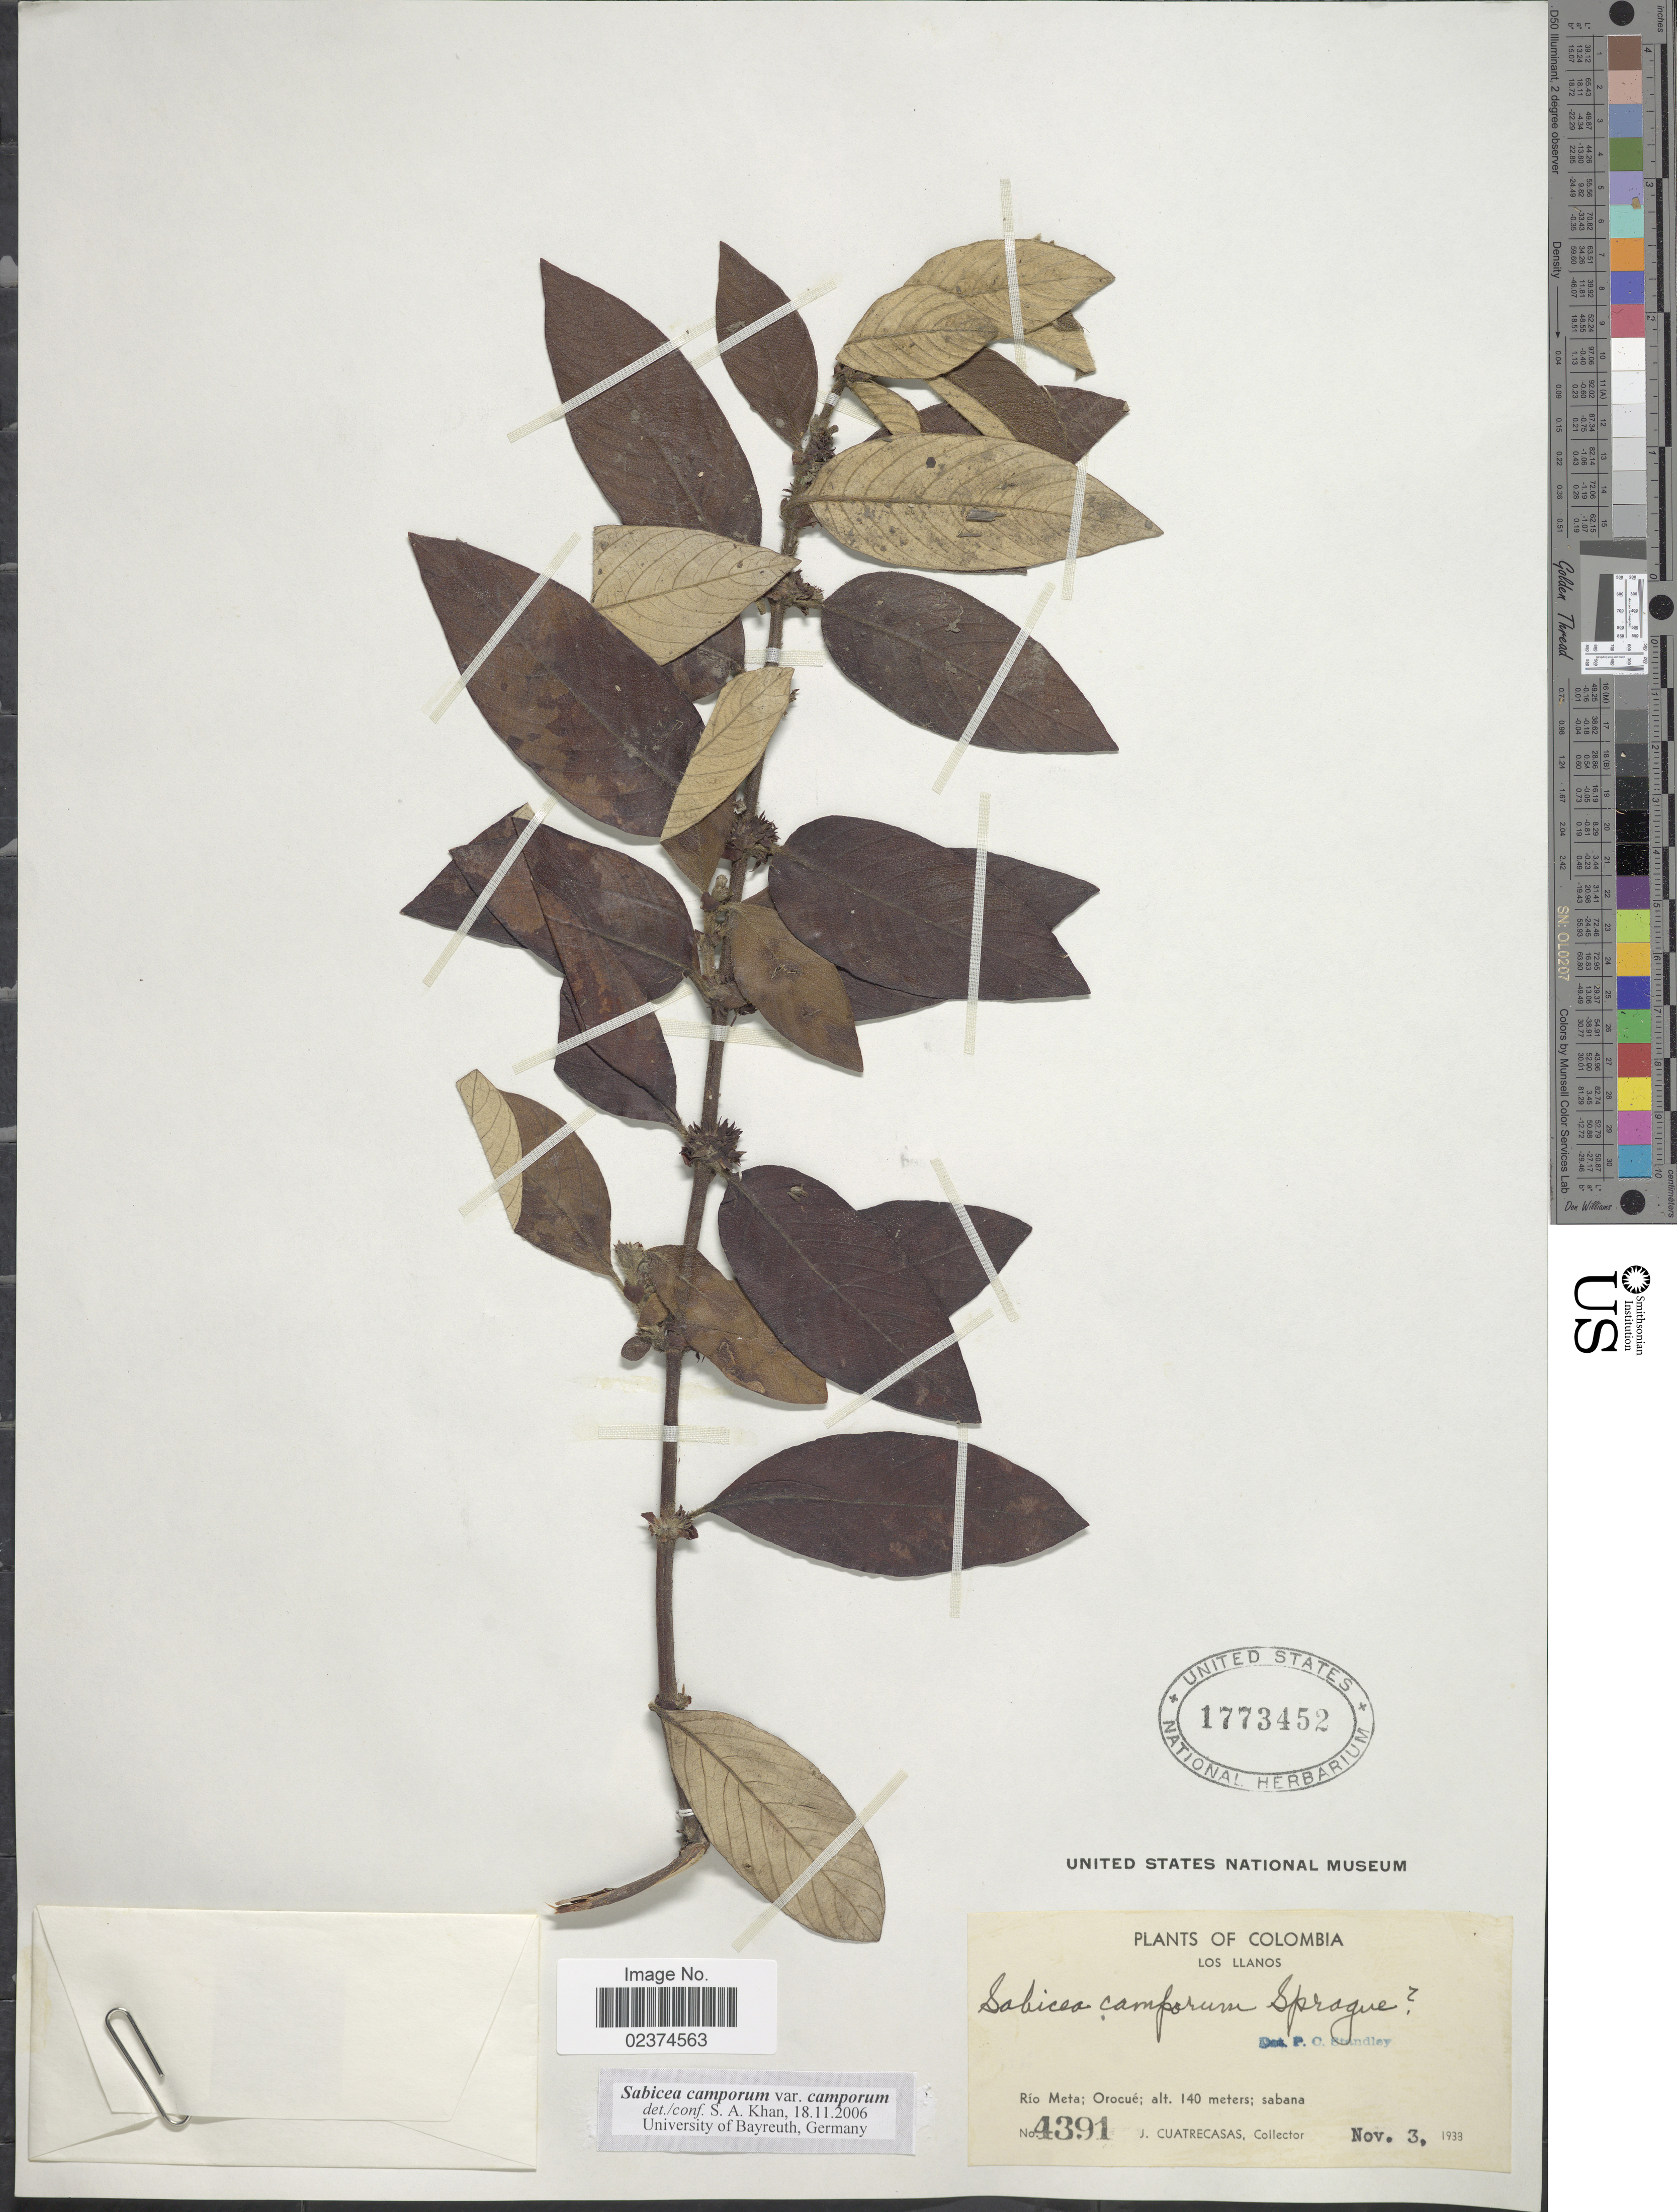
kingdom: Plantae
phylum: Tracheophyta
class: Magnoliopsida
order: Gentianales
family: Rubiaceae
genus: Sabicea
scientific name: Sabicea camporum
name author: Sprague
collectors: J. Cuatrecasas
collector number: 4391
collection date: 1933-11-03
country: Colombia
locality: Los Llanos, Rio Meta; Orocue, sabana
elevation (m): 140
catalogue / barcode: US 1773452